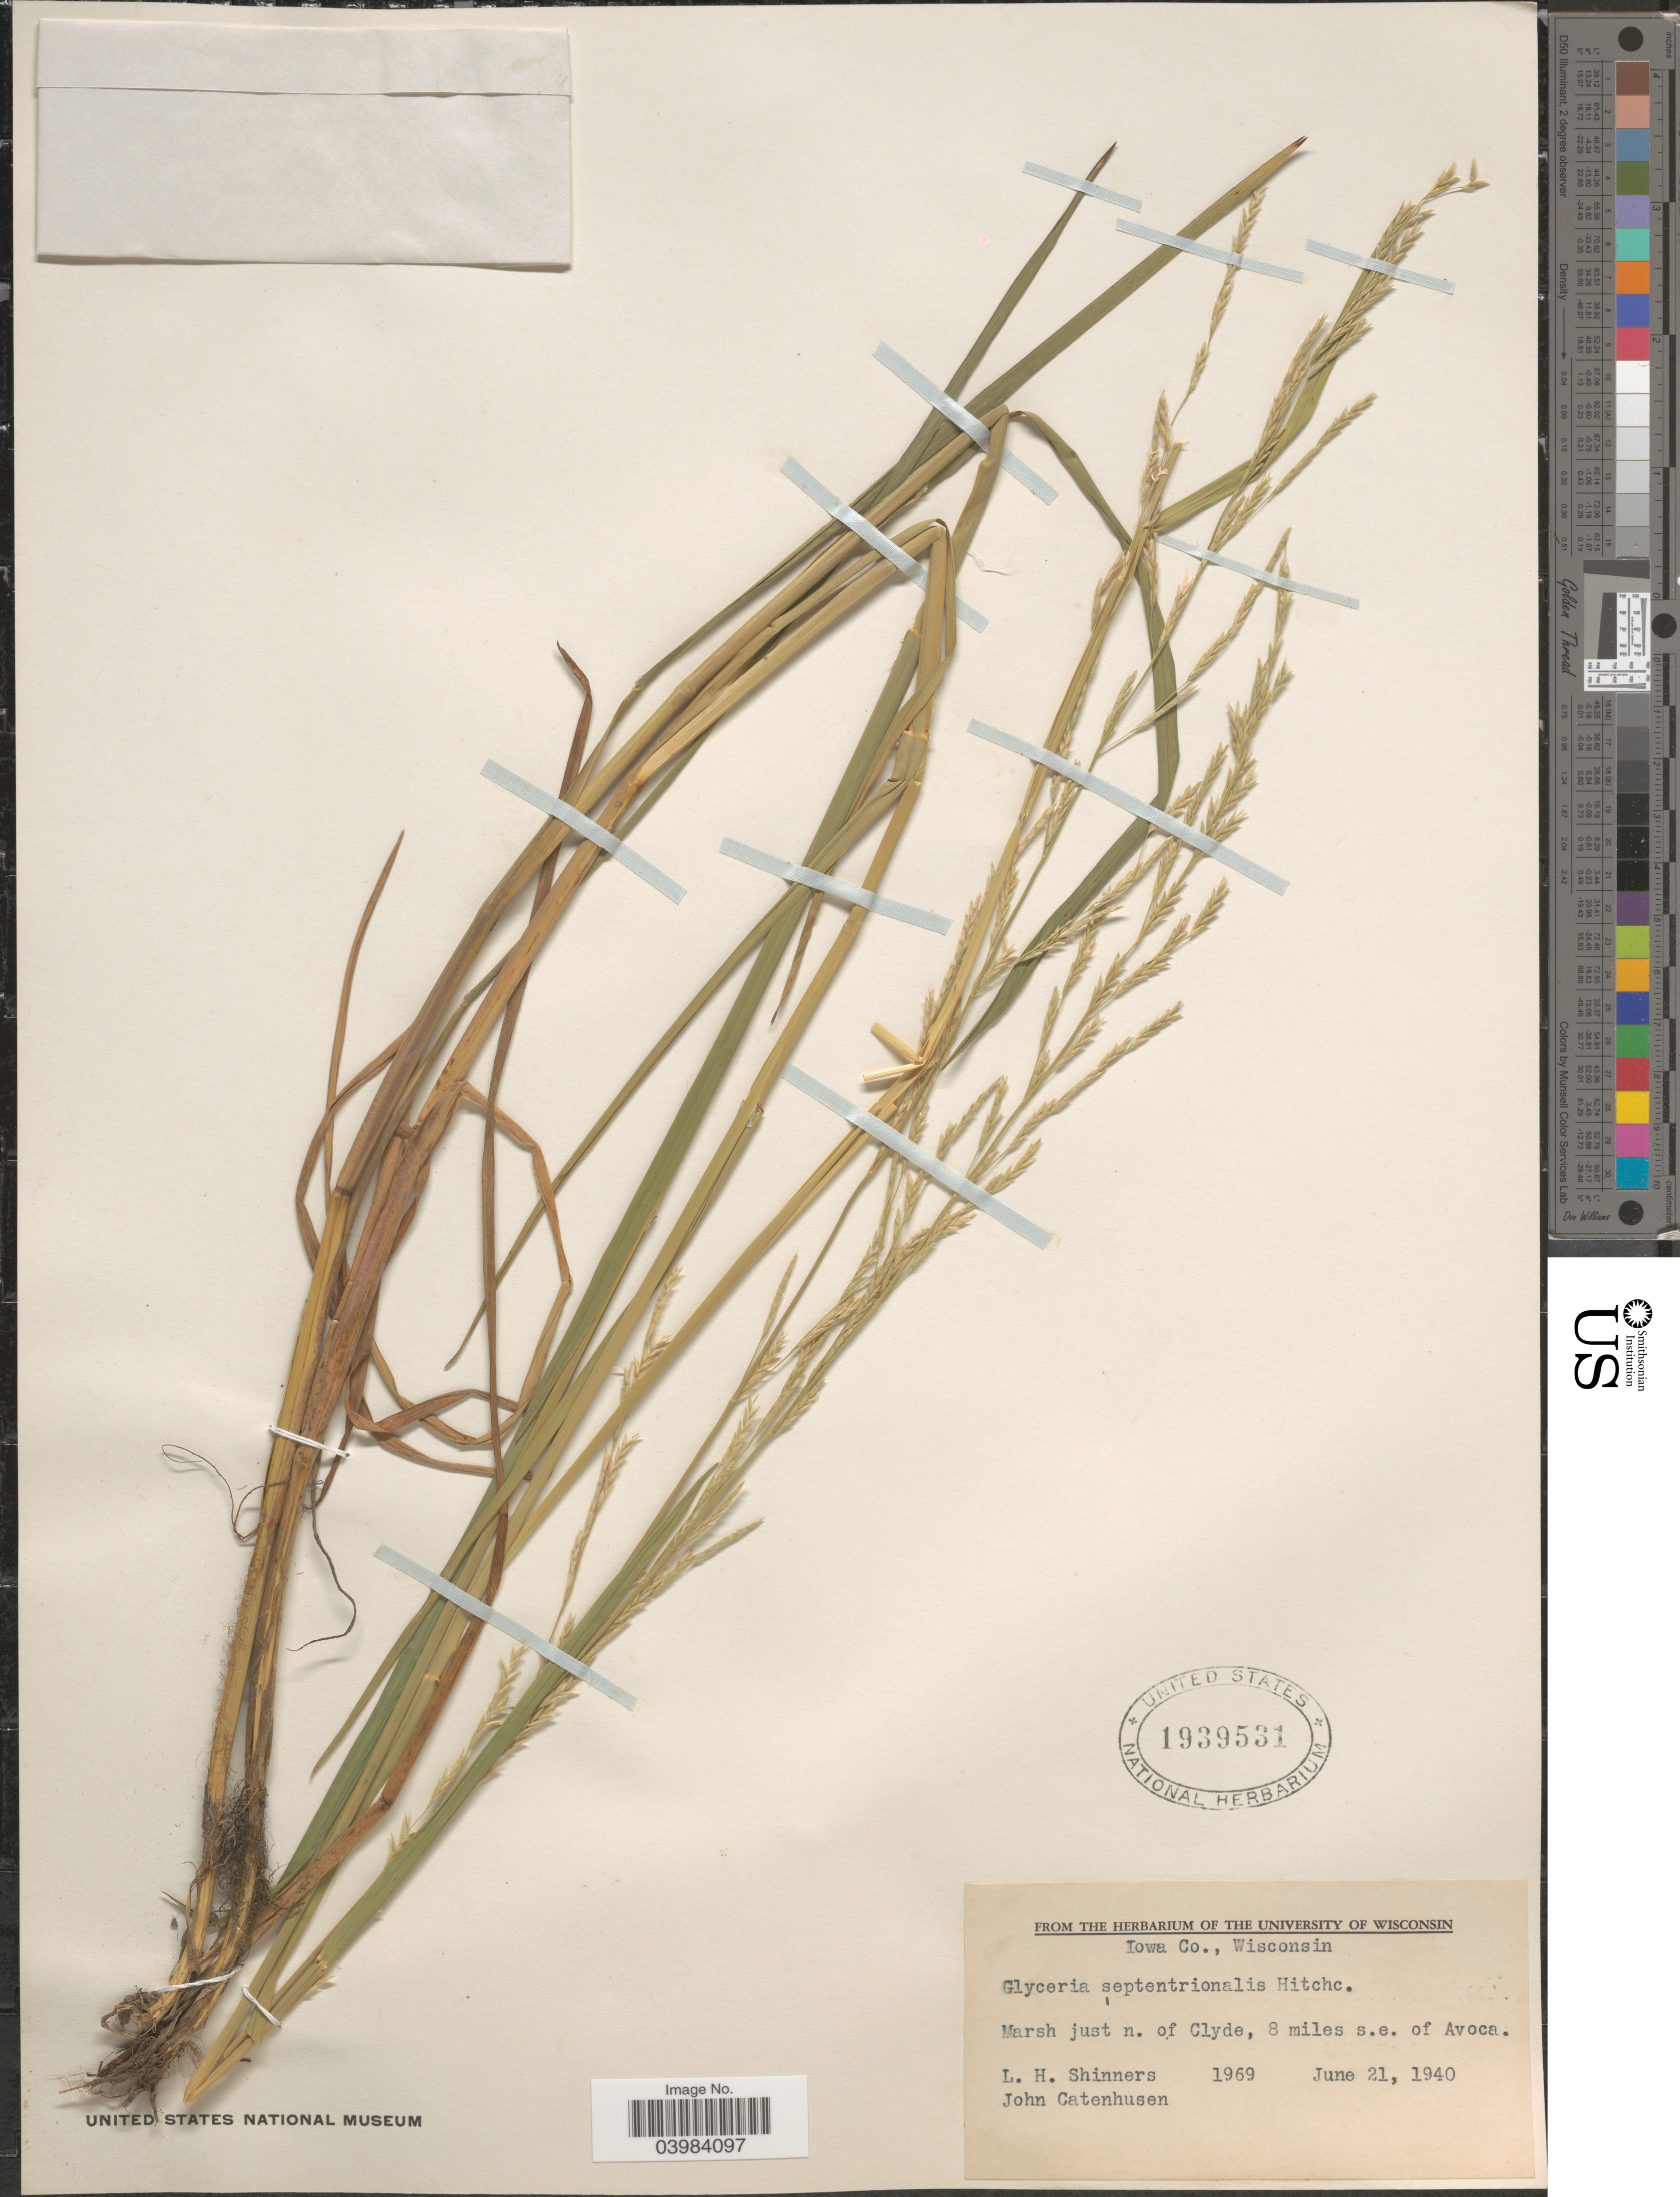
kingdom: Plantae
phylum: Tracheophyta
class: Liliopsida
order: Poales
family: Poaceae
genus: Glyceria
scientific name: Glyceria septentrionalis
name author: Hitchc.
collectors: L. H. Shinners & J. Catenhusen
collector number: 1969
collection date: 1940-06-21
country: United States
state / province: Wisconsin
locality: Iowa Co. Marsh just n. of Clyde, 8 miles s.e. of Avoca.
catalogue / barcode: US 1939531